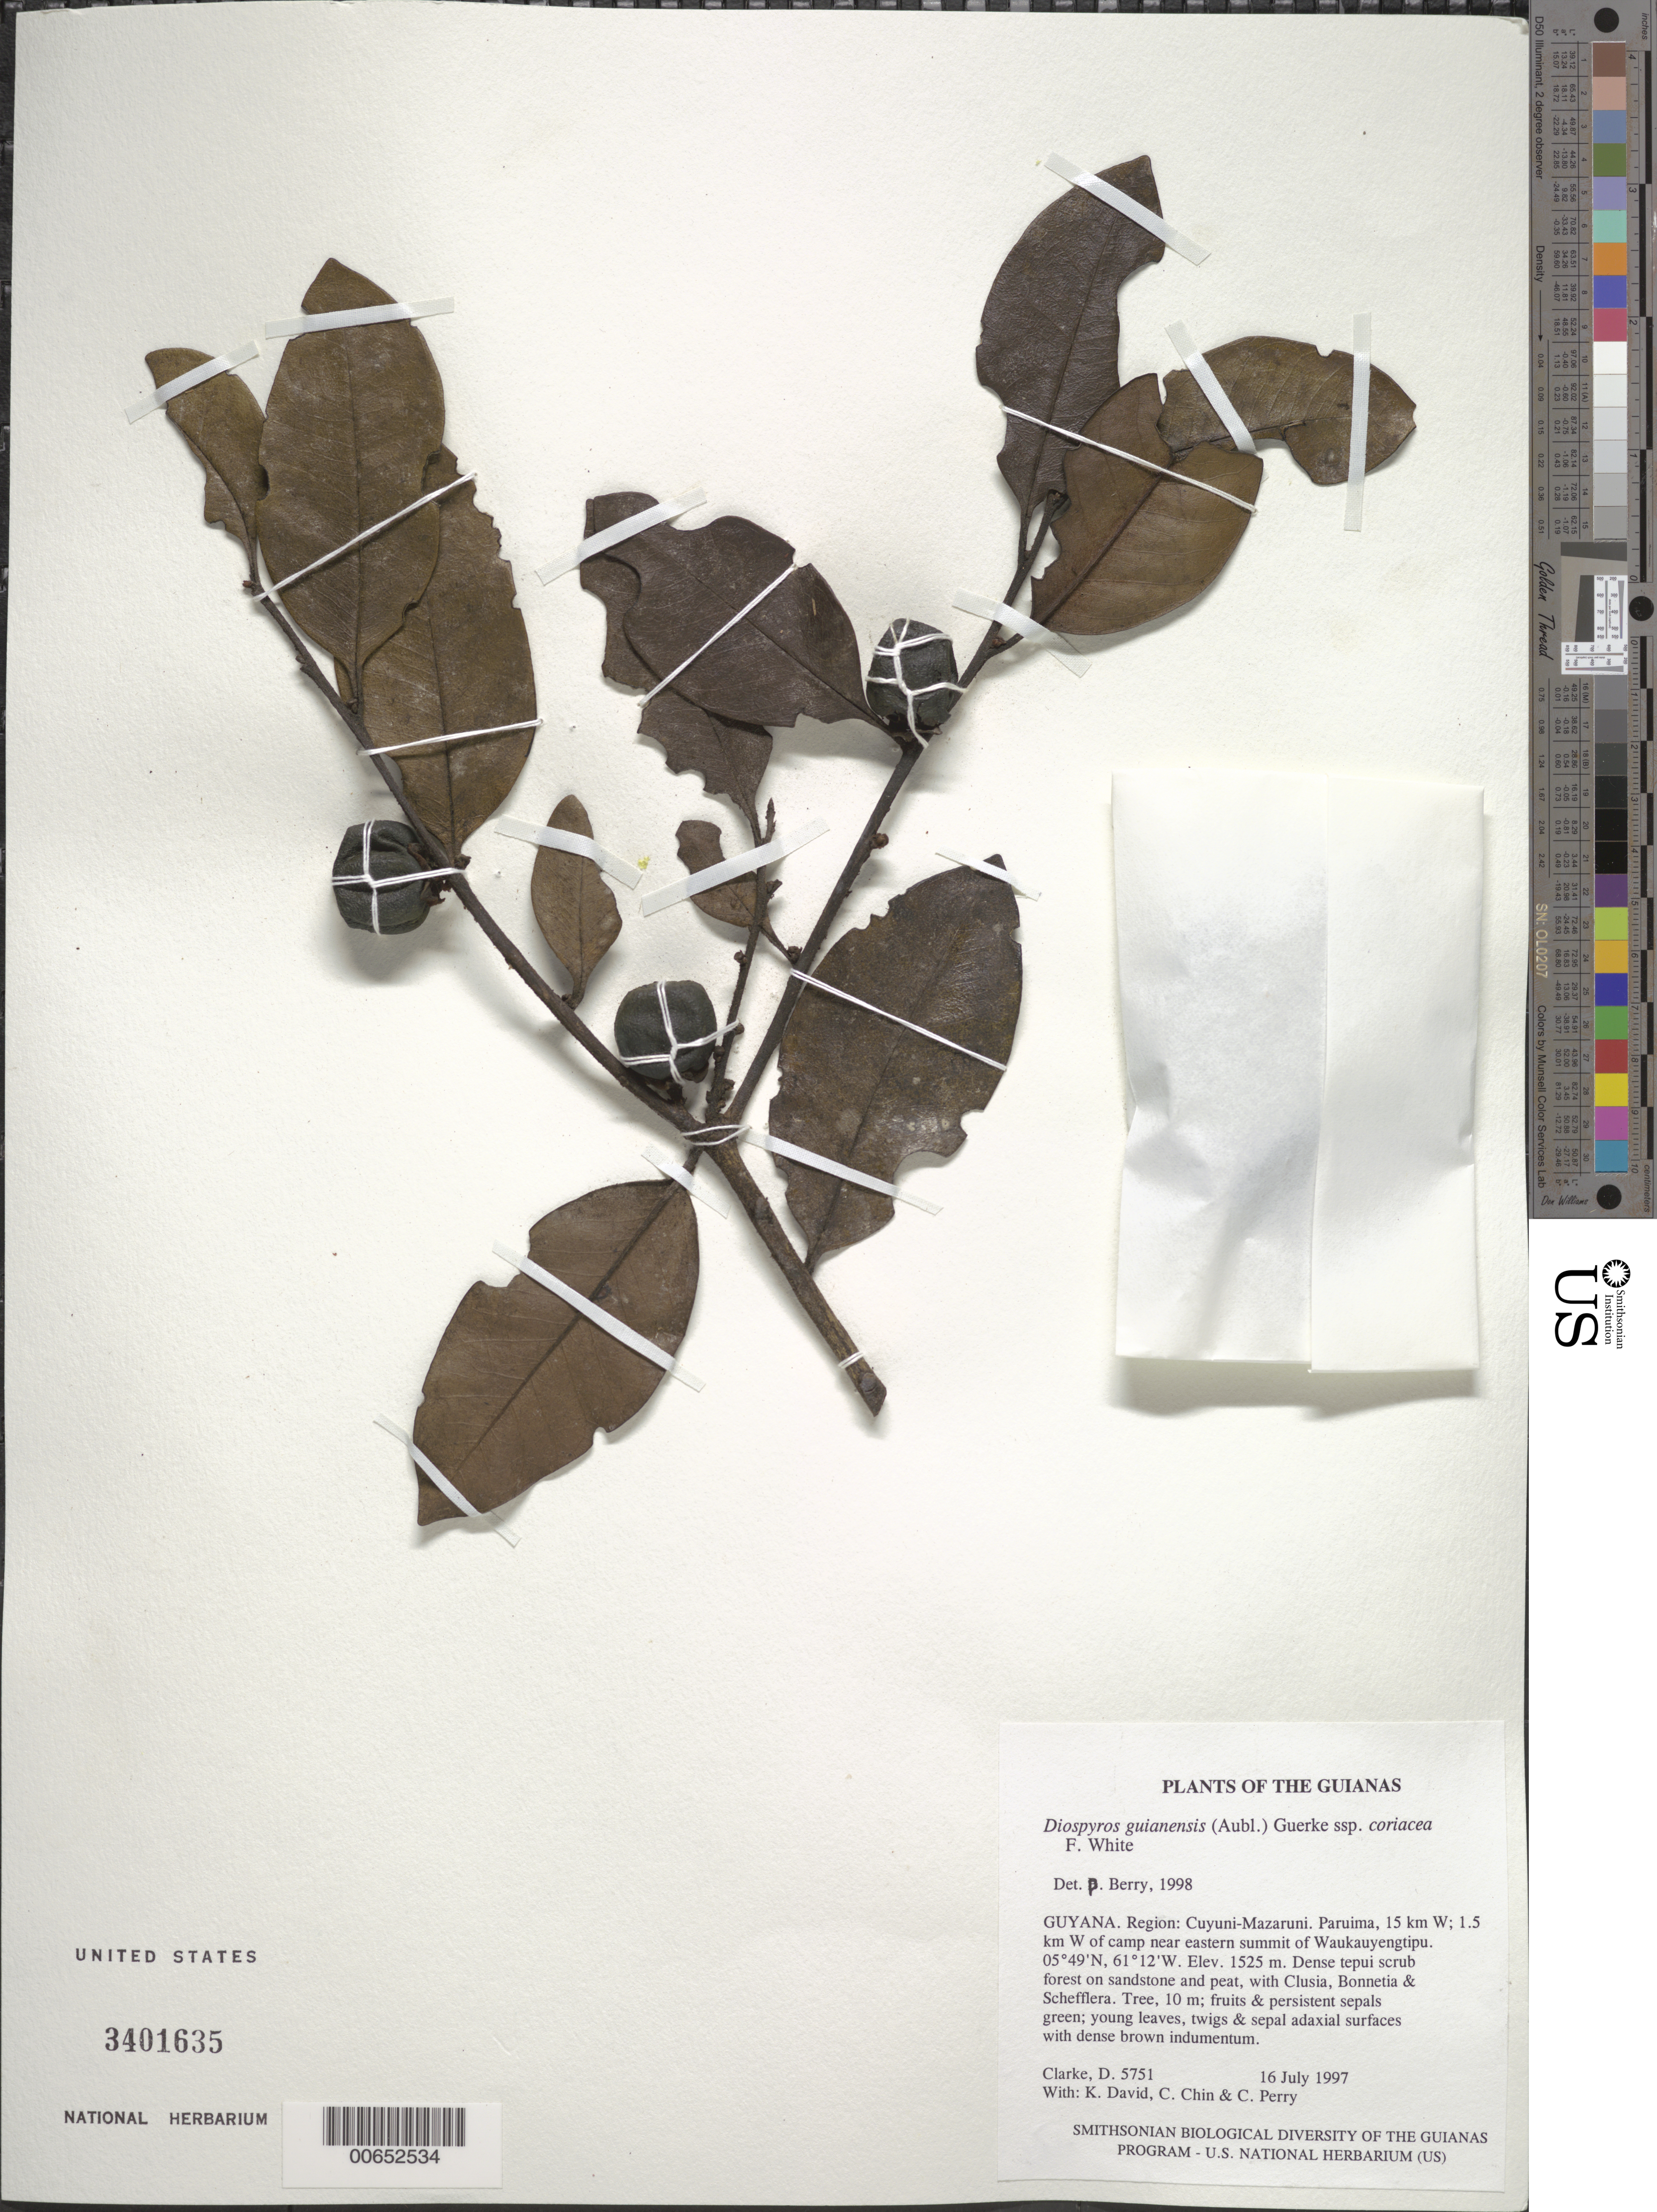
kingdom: Plantae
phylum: Tracheophyta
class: Magnoliopsida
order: Ericales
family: Ebenaceae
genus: Diospyros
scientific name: Diospyros guianensis subsp. coriacea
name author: F. White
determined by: Berry, P. E., (WIS), University of Wisconsin - Madison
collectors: H. D. Clarke, K. David, C. Chin & C. Perry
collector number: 5751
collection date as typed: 16 July 1997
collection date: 1997-07-16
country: Guyana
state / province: Cuyuni-Mazaruni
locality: Paruima, 15 km W; 1.5 km W of camp near eastern summit of Waukauyengtipu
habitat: Dense tepui scrub forest on sandstone and peat, with Clusia, Bonnetia & Schefflera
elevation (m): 1525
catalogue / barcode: US 3401635